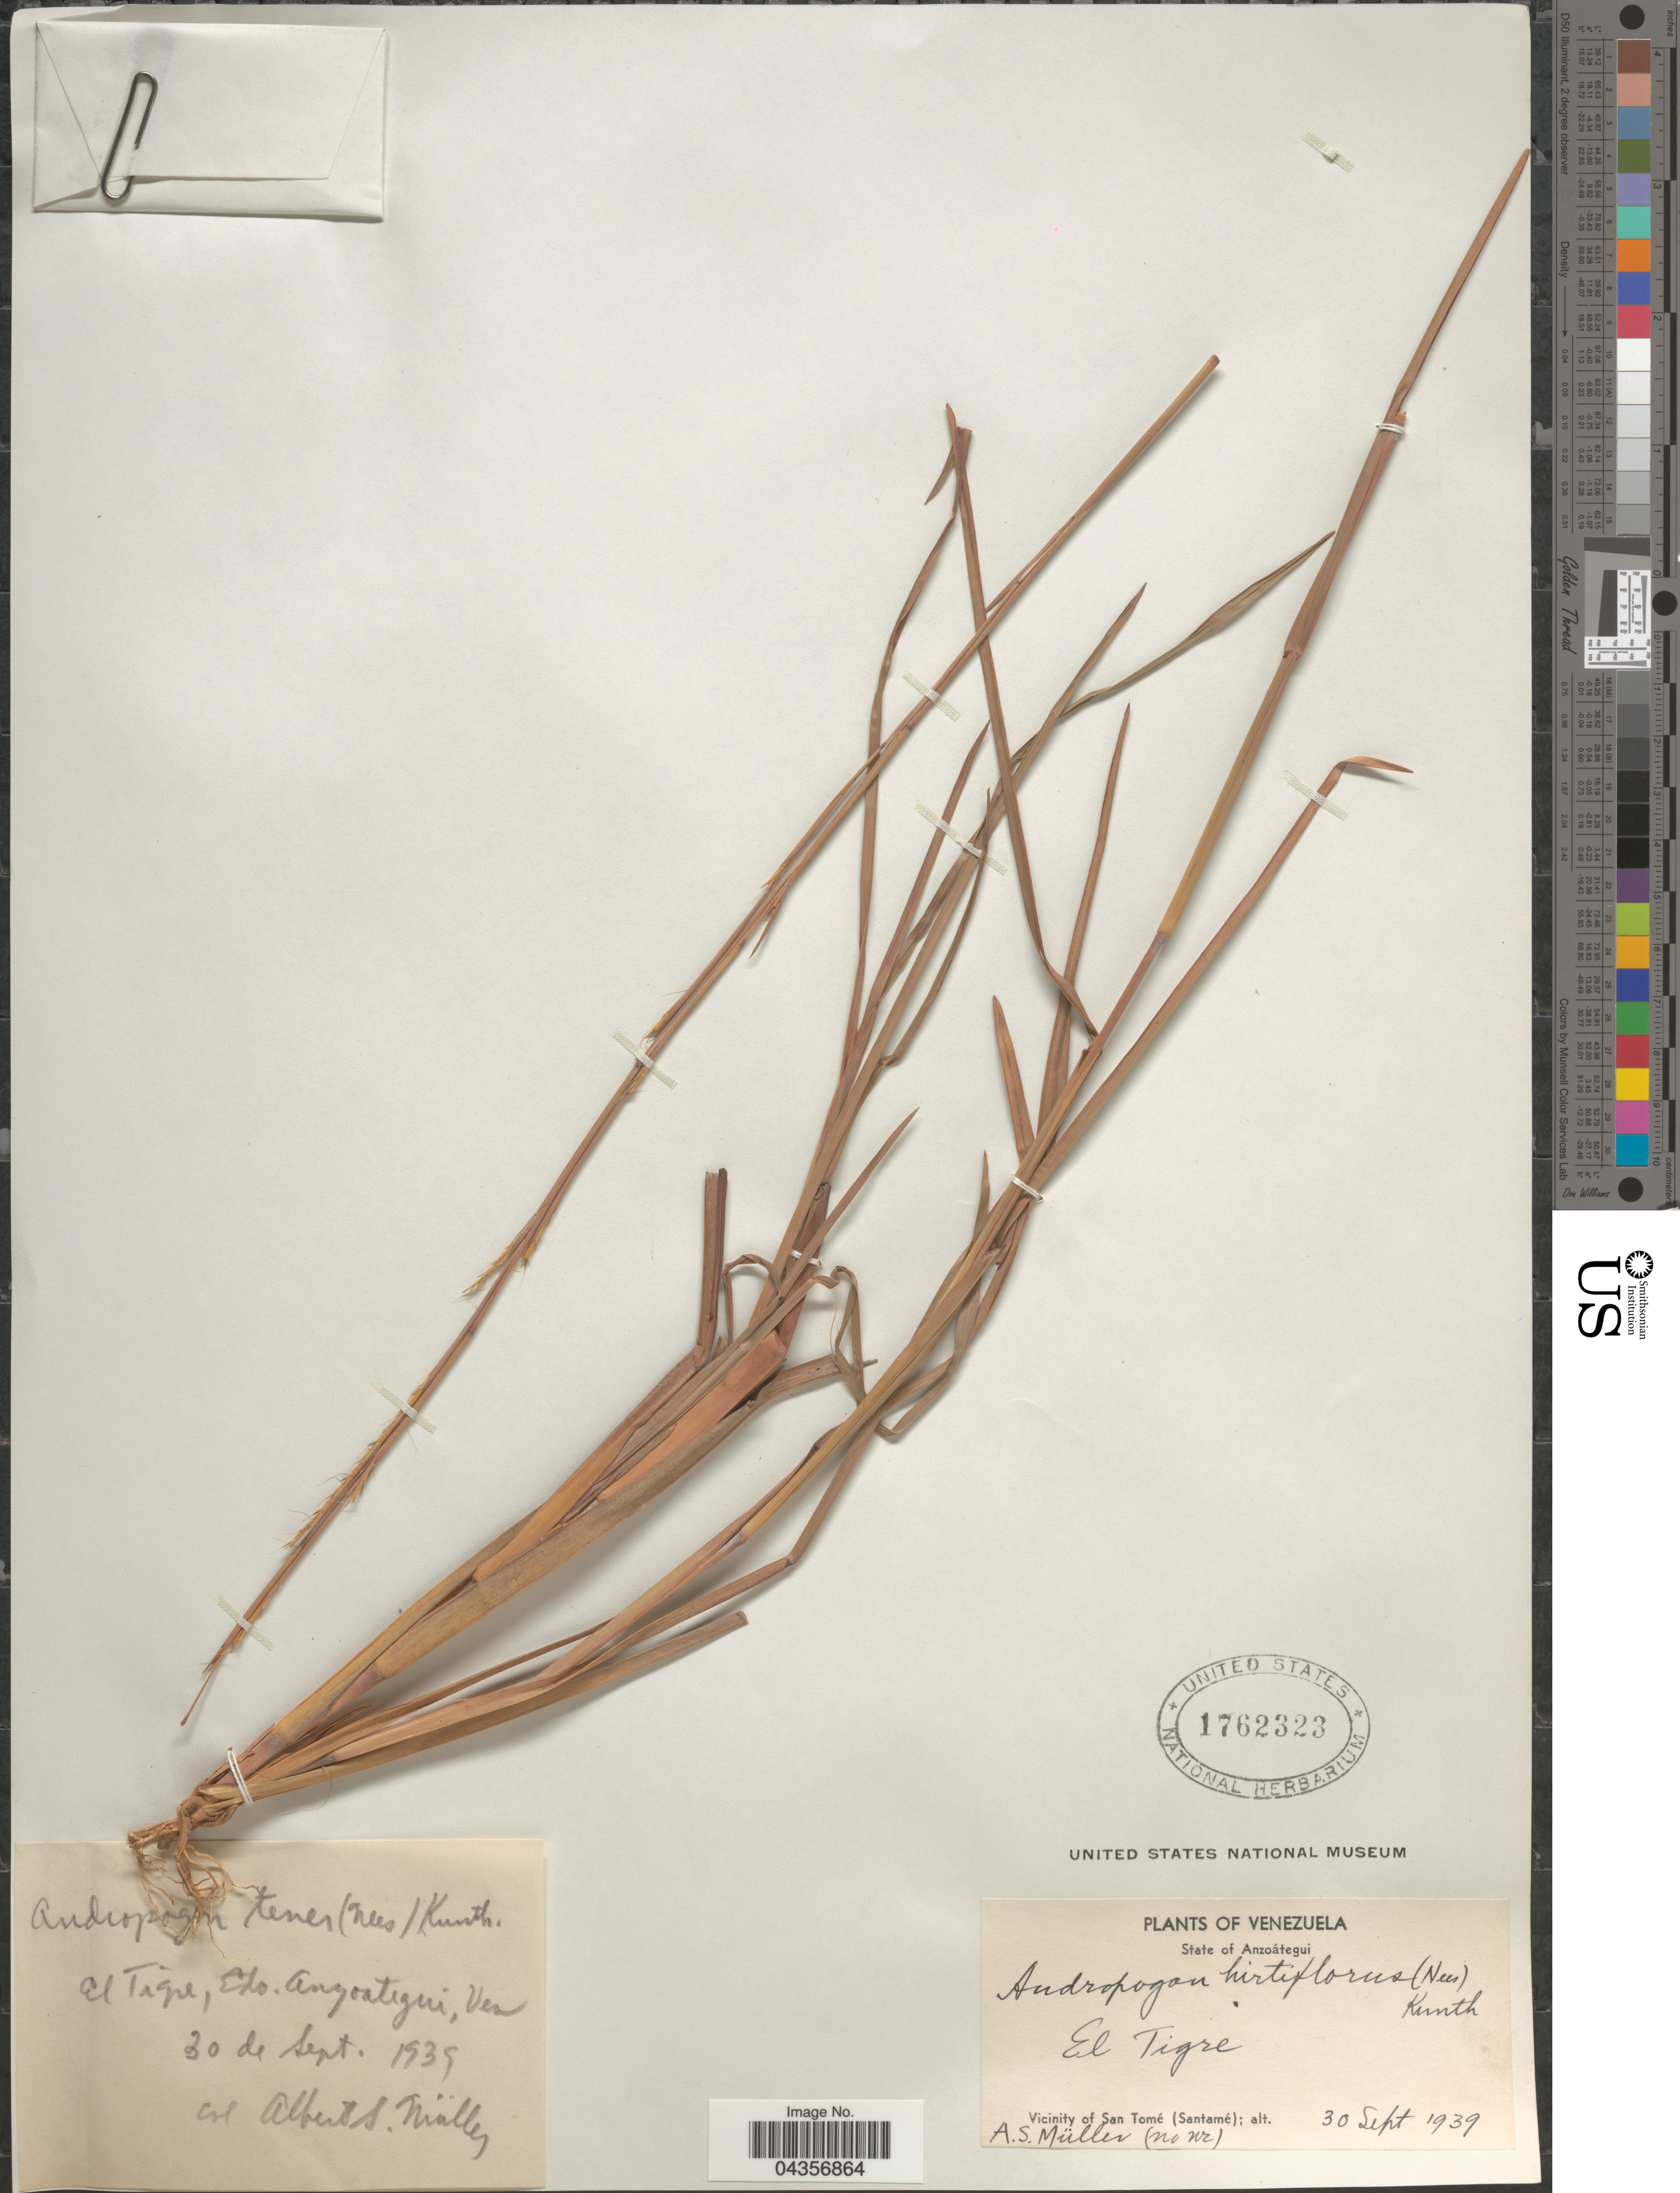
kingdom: Plantae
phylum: Tracheophyta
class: Liliopsida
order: Poales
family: Poaceae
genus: Schizachyrium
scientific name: Schizachyrium sanguineum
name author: (Retz.) Alston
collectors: A. Muller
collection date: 1939-09-30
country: Venezuela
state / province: Anzoategui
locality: El Tigre. Vicinity of San Tomé (Santamé).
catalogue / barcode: US 1762323